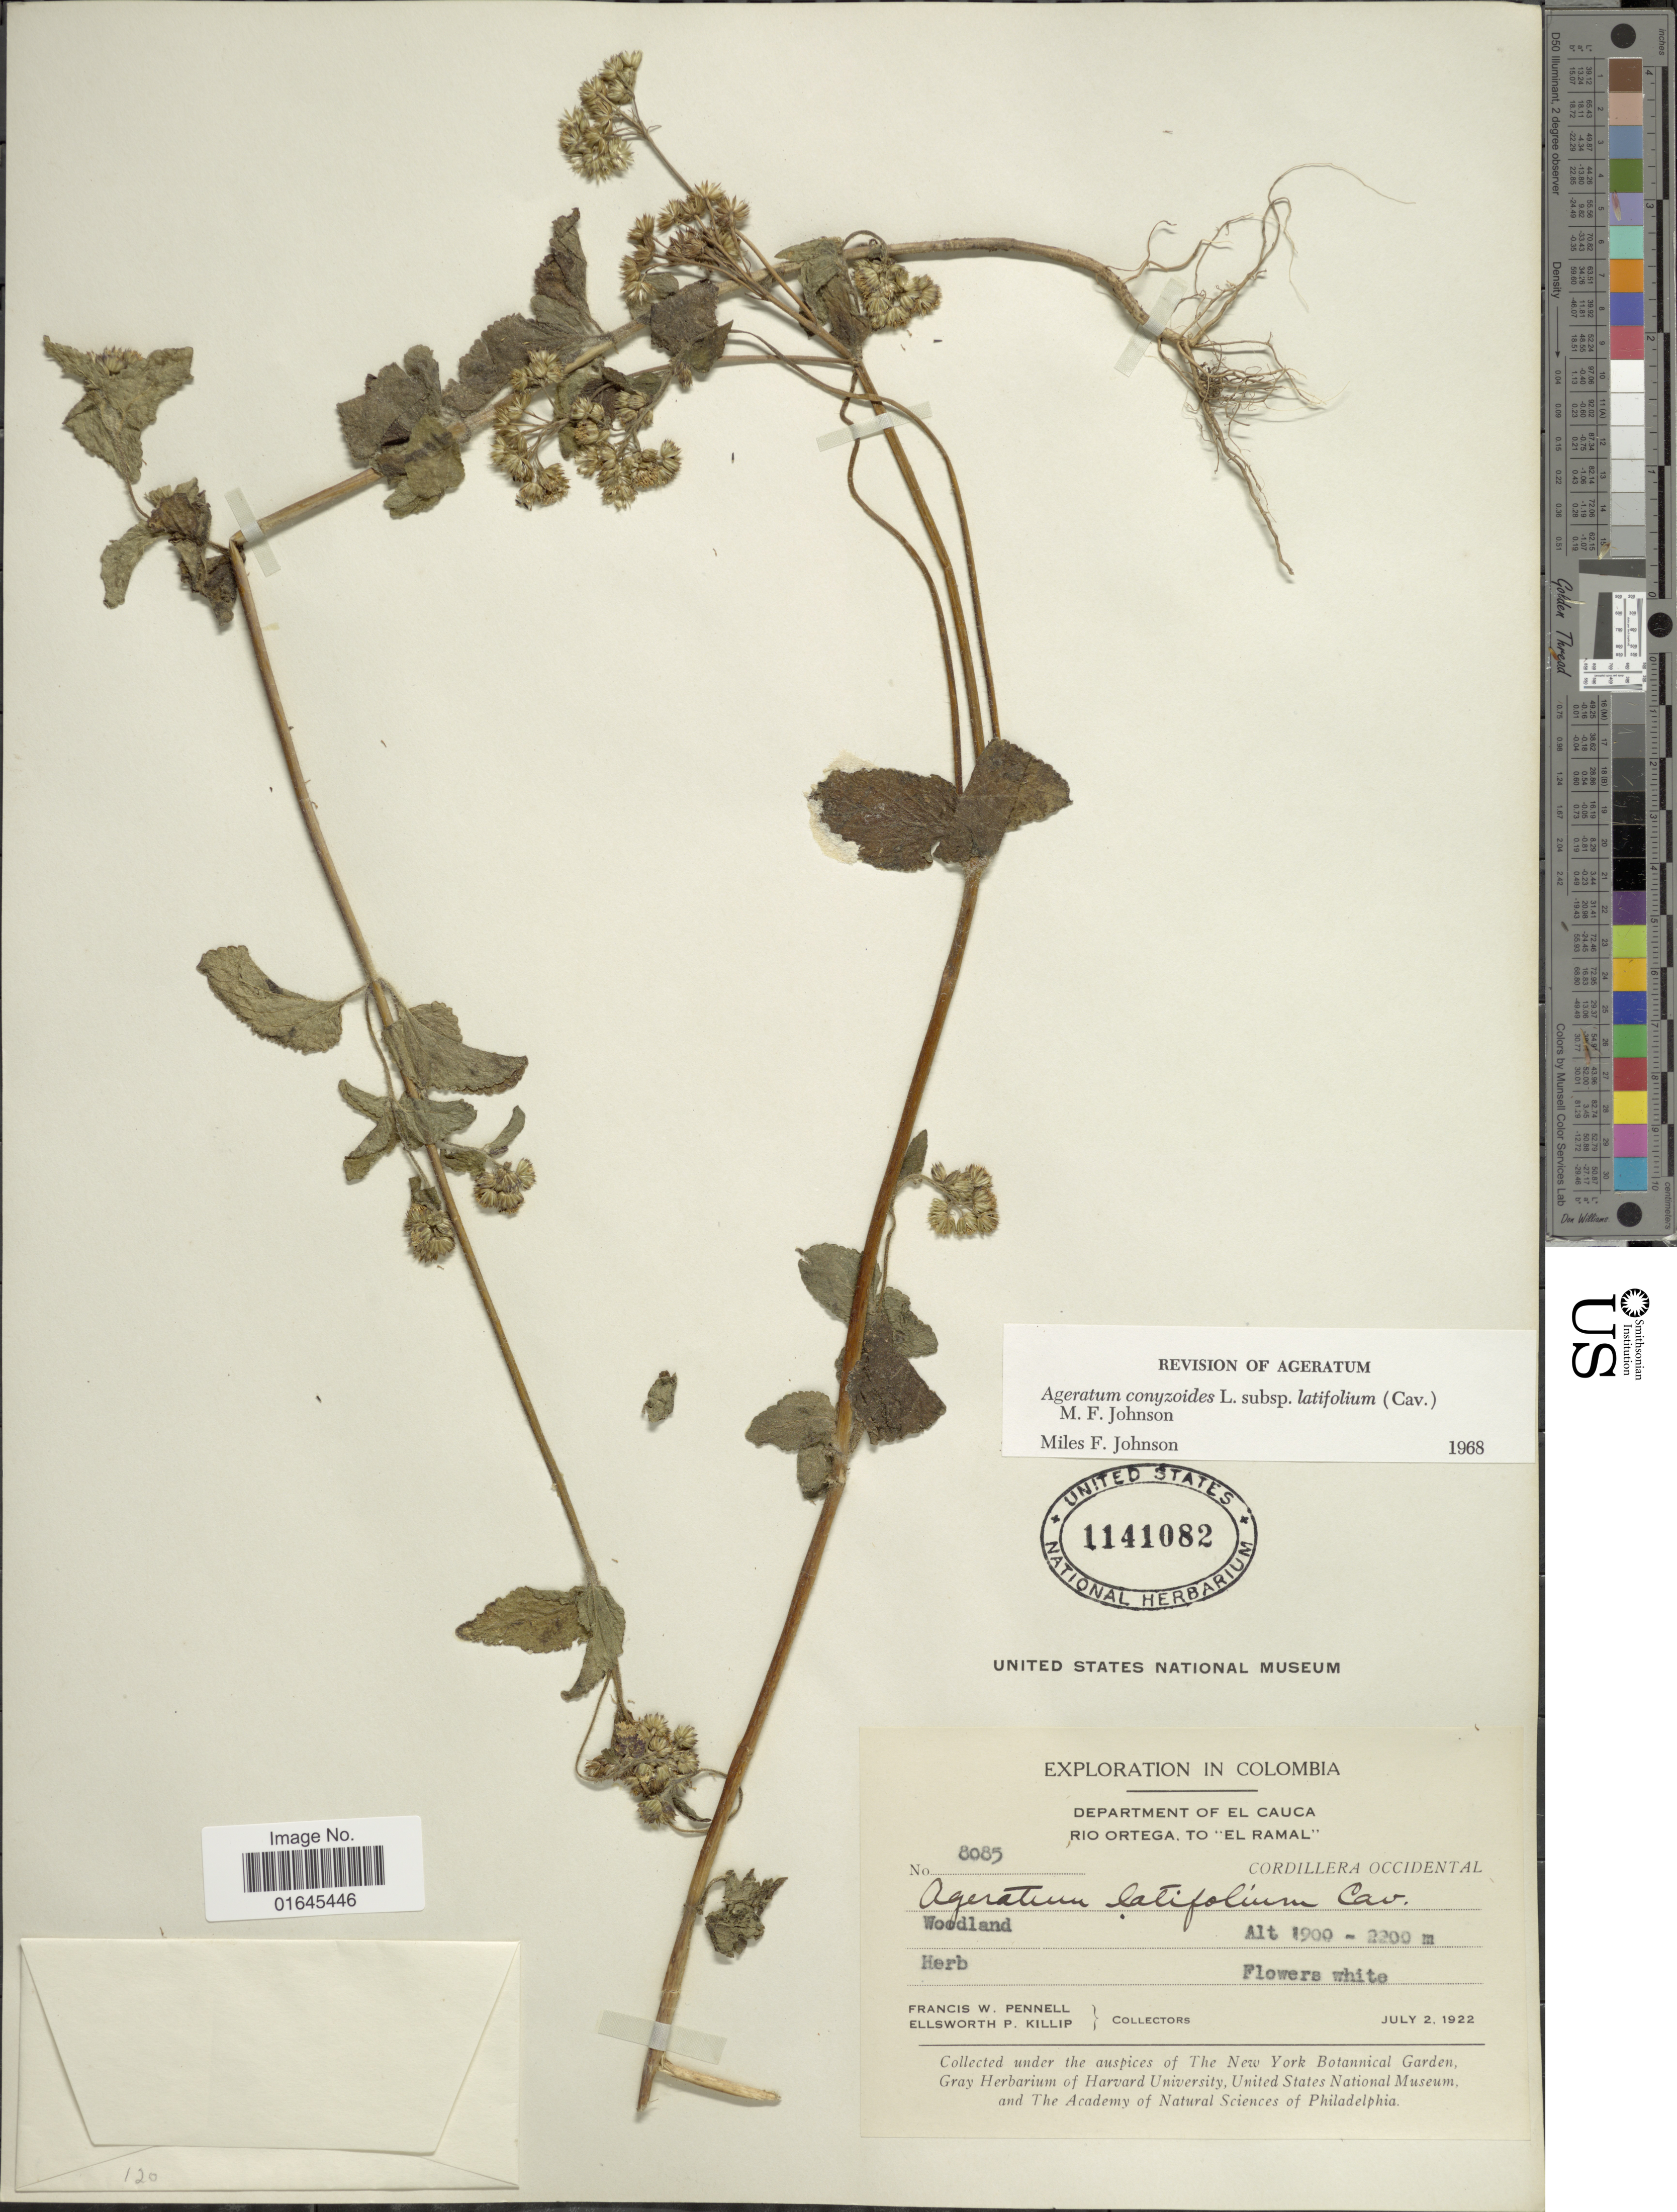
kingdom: Plantae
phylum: Tracheophyta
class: Magnoliopsida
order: Asterales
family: Asteraceae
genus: Ageratum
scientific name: Ageratum conyzoides subsp. latifolium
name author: (Cav.) M.F. Johnson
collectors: F. W. Pennell & E. P. Killip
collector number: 8085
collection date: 1922-07-02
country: Colombia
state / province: Cauca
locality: Department of El Cauca, Rio Ortega, to "El Ramal", Cordillera Occidental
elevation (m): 1900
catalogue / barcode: US 1141082